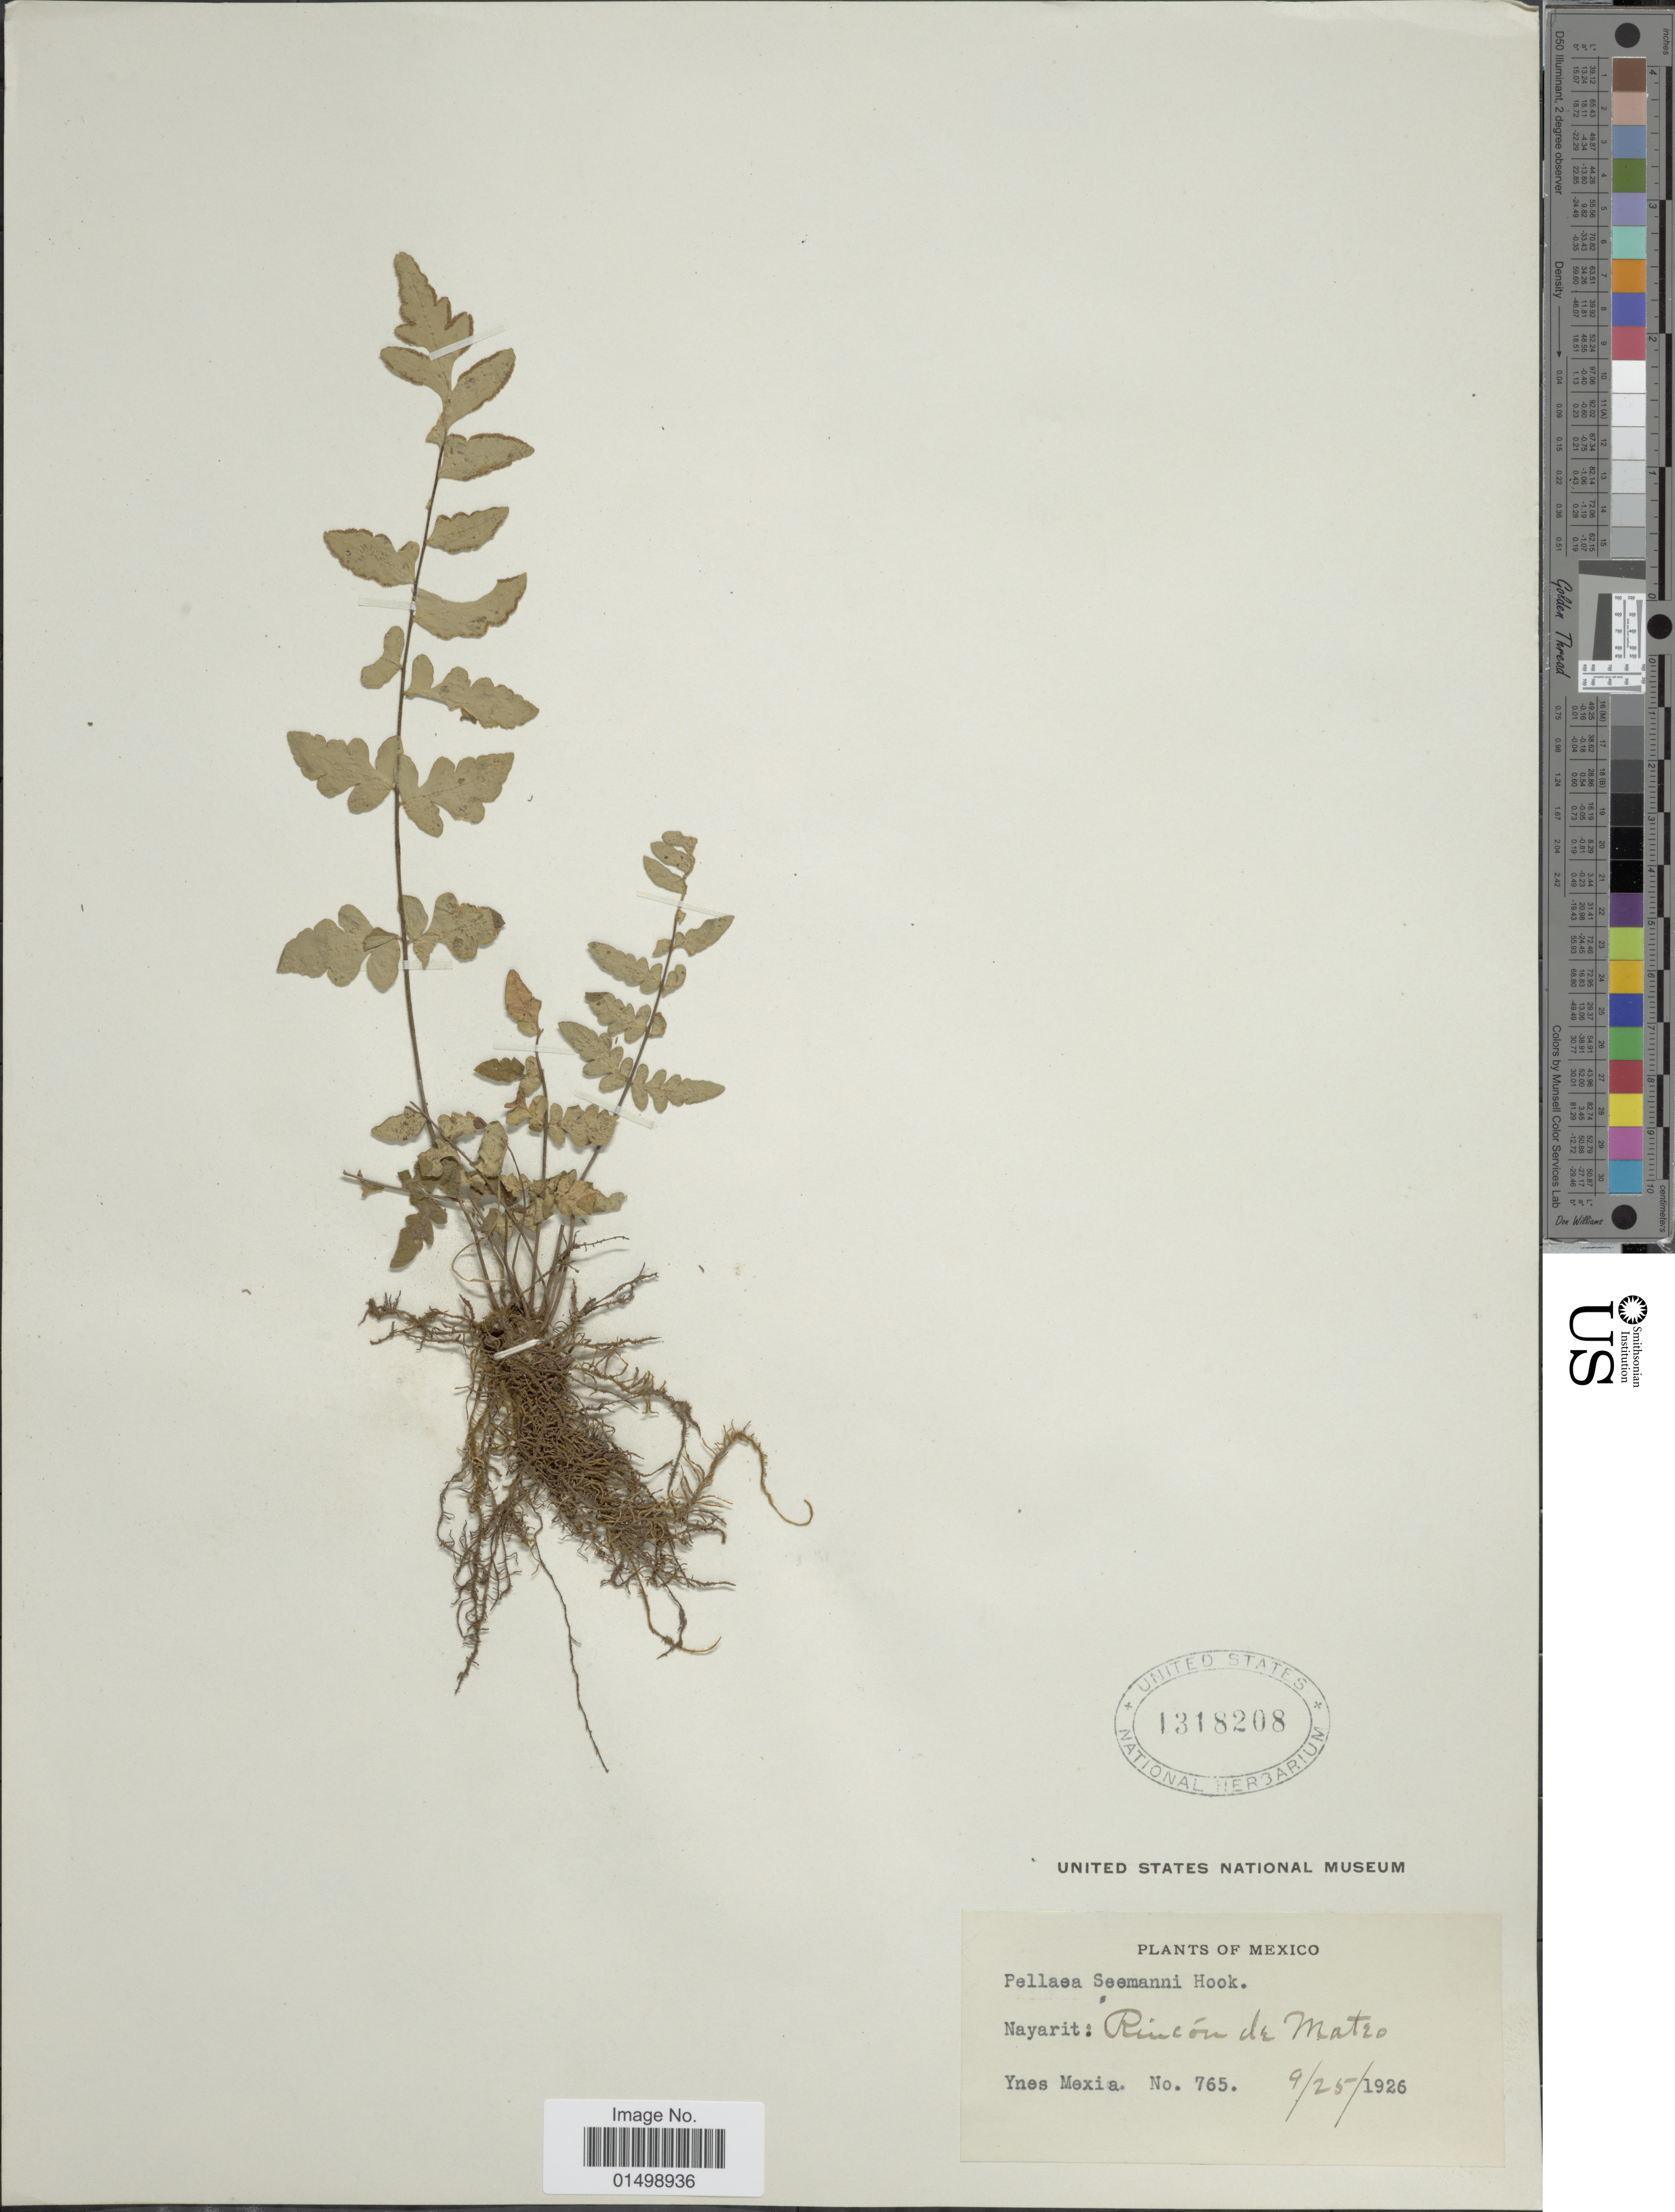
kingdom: Plantae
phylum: Tracheophyta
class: Polypodiopsida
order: Polypodiales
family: Pteridaceae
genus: Cheilanthes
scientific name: Cheilanthes lozanii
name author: (Maxon) R.M. Tryon & A.F. Tryon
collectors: Y. Mexia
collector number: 765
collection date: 1926-09-25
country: Mexico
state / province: Nayarit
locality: Rincon de Mateo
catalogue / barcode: US 1318208